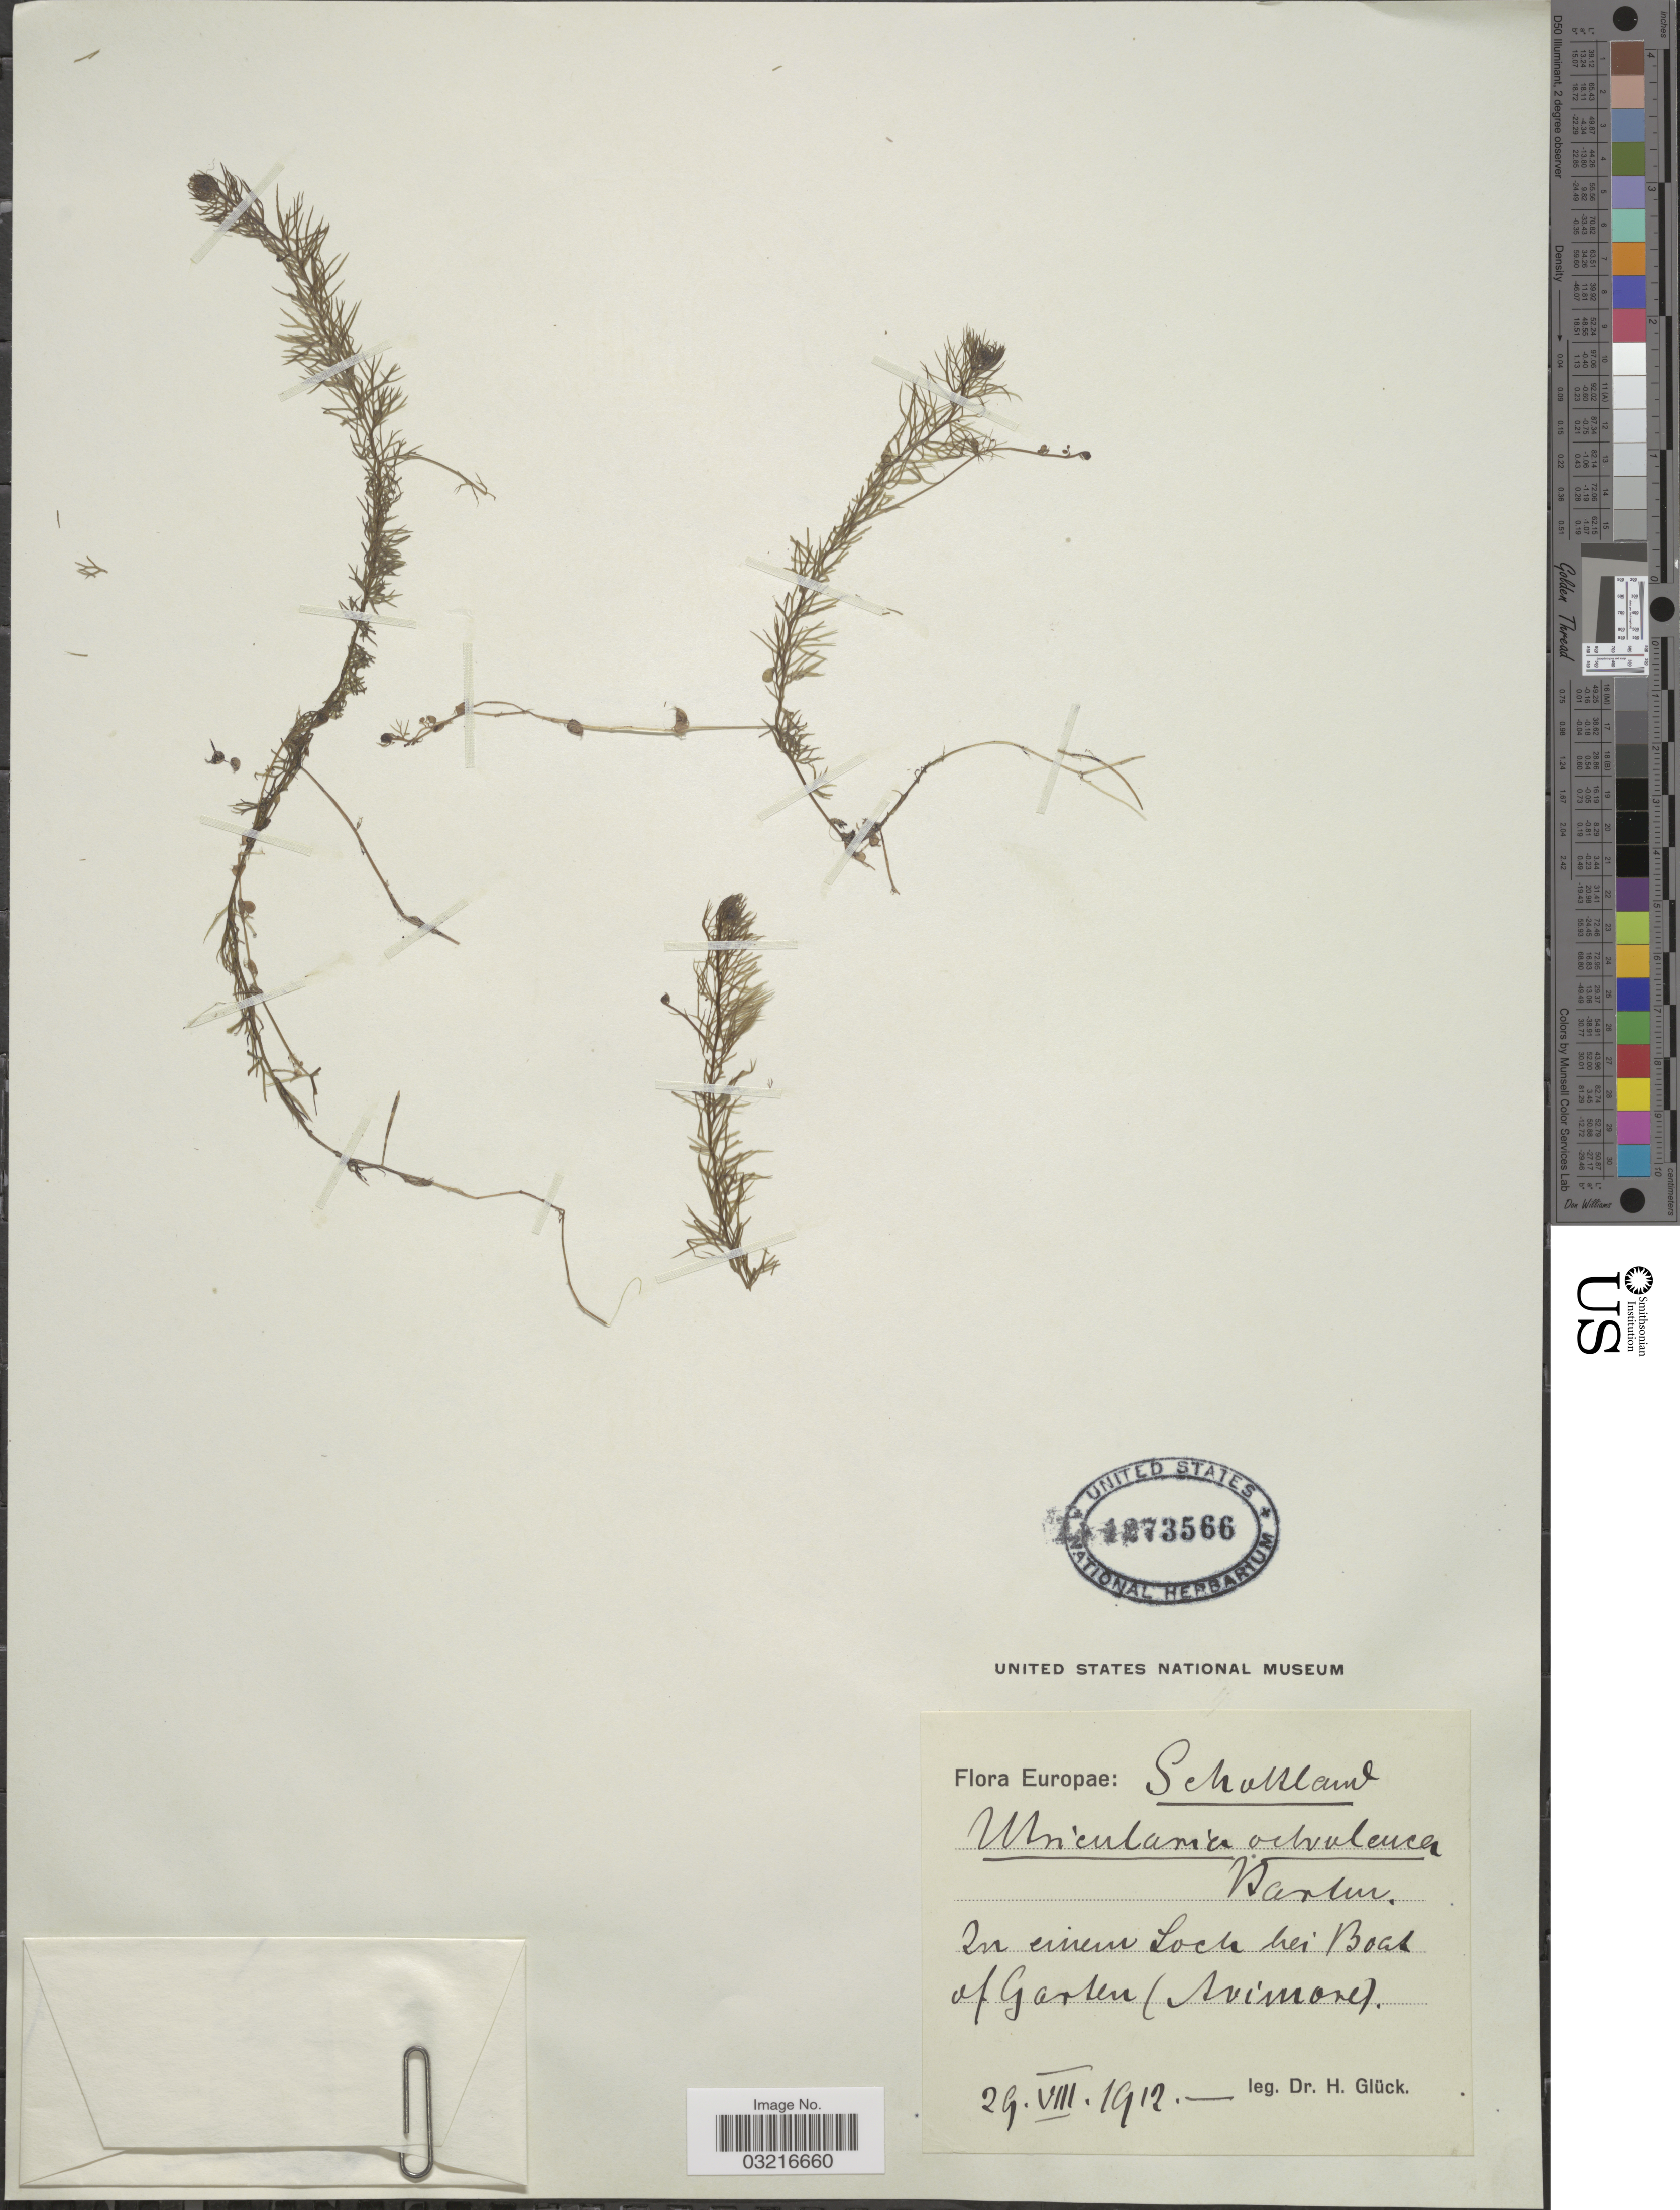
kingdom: Plantae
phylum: Tracheophyta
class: Magnoliopsida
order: Lamiales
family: Lentibulariaceae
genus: Utricularia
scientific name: Utricularia ochroleuca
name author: Hartm.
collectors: H. Glück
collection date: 1912-08-29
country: United Kingdom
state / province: Scotland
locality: Schottland, In einem Loch bei Boat of Garten (Avimore).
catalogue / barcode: US 1273566